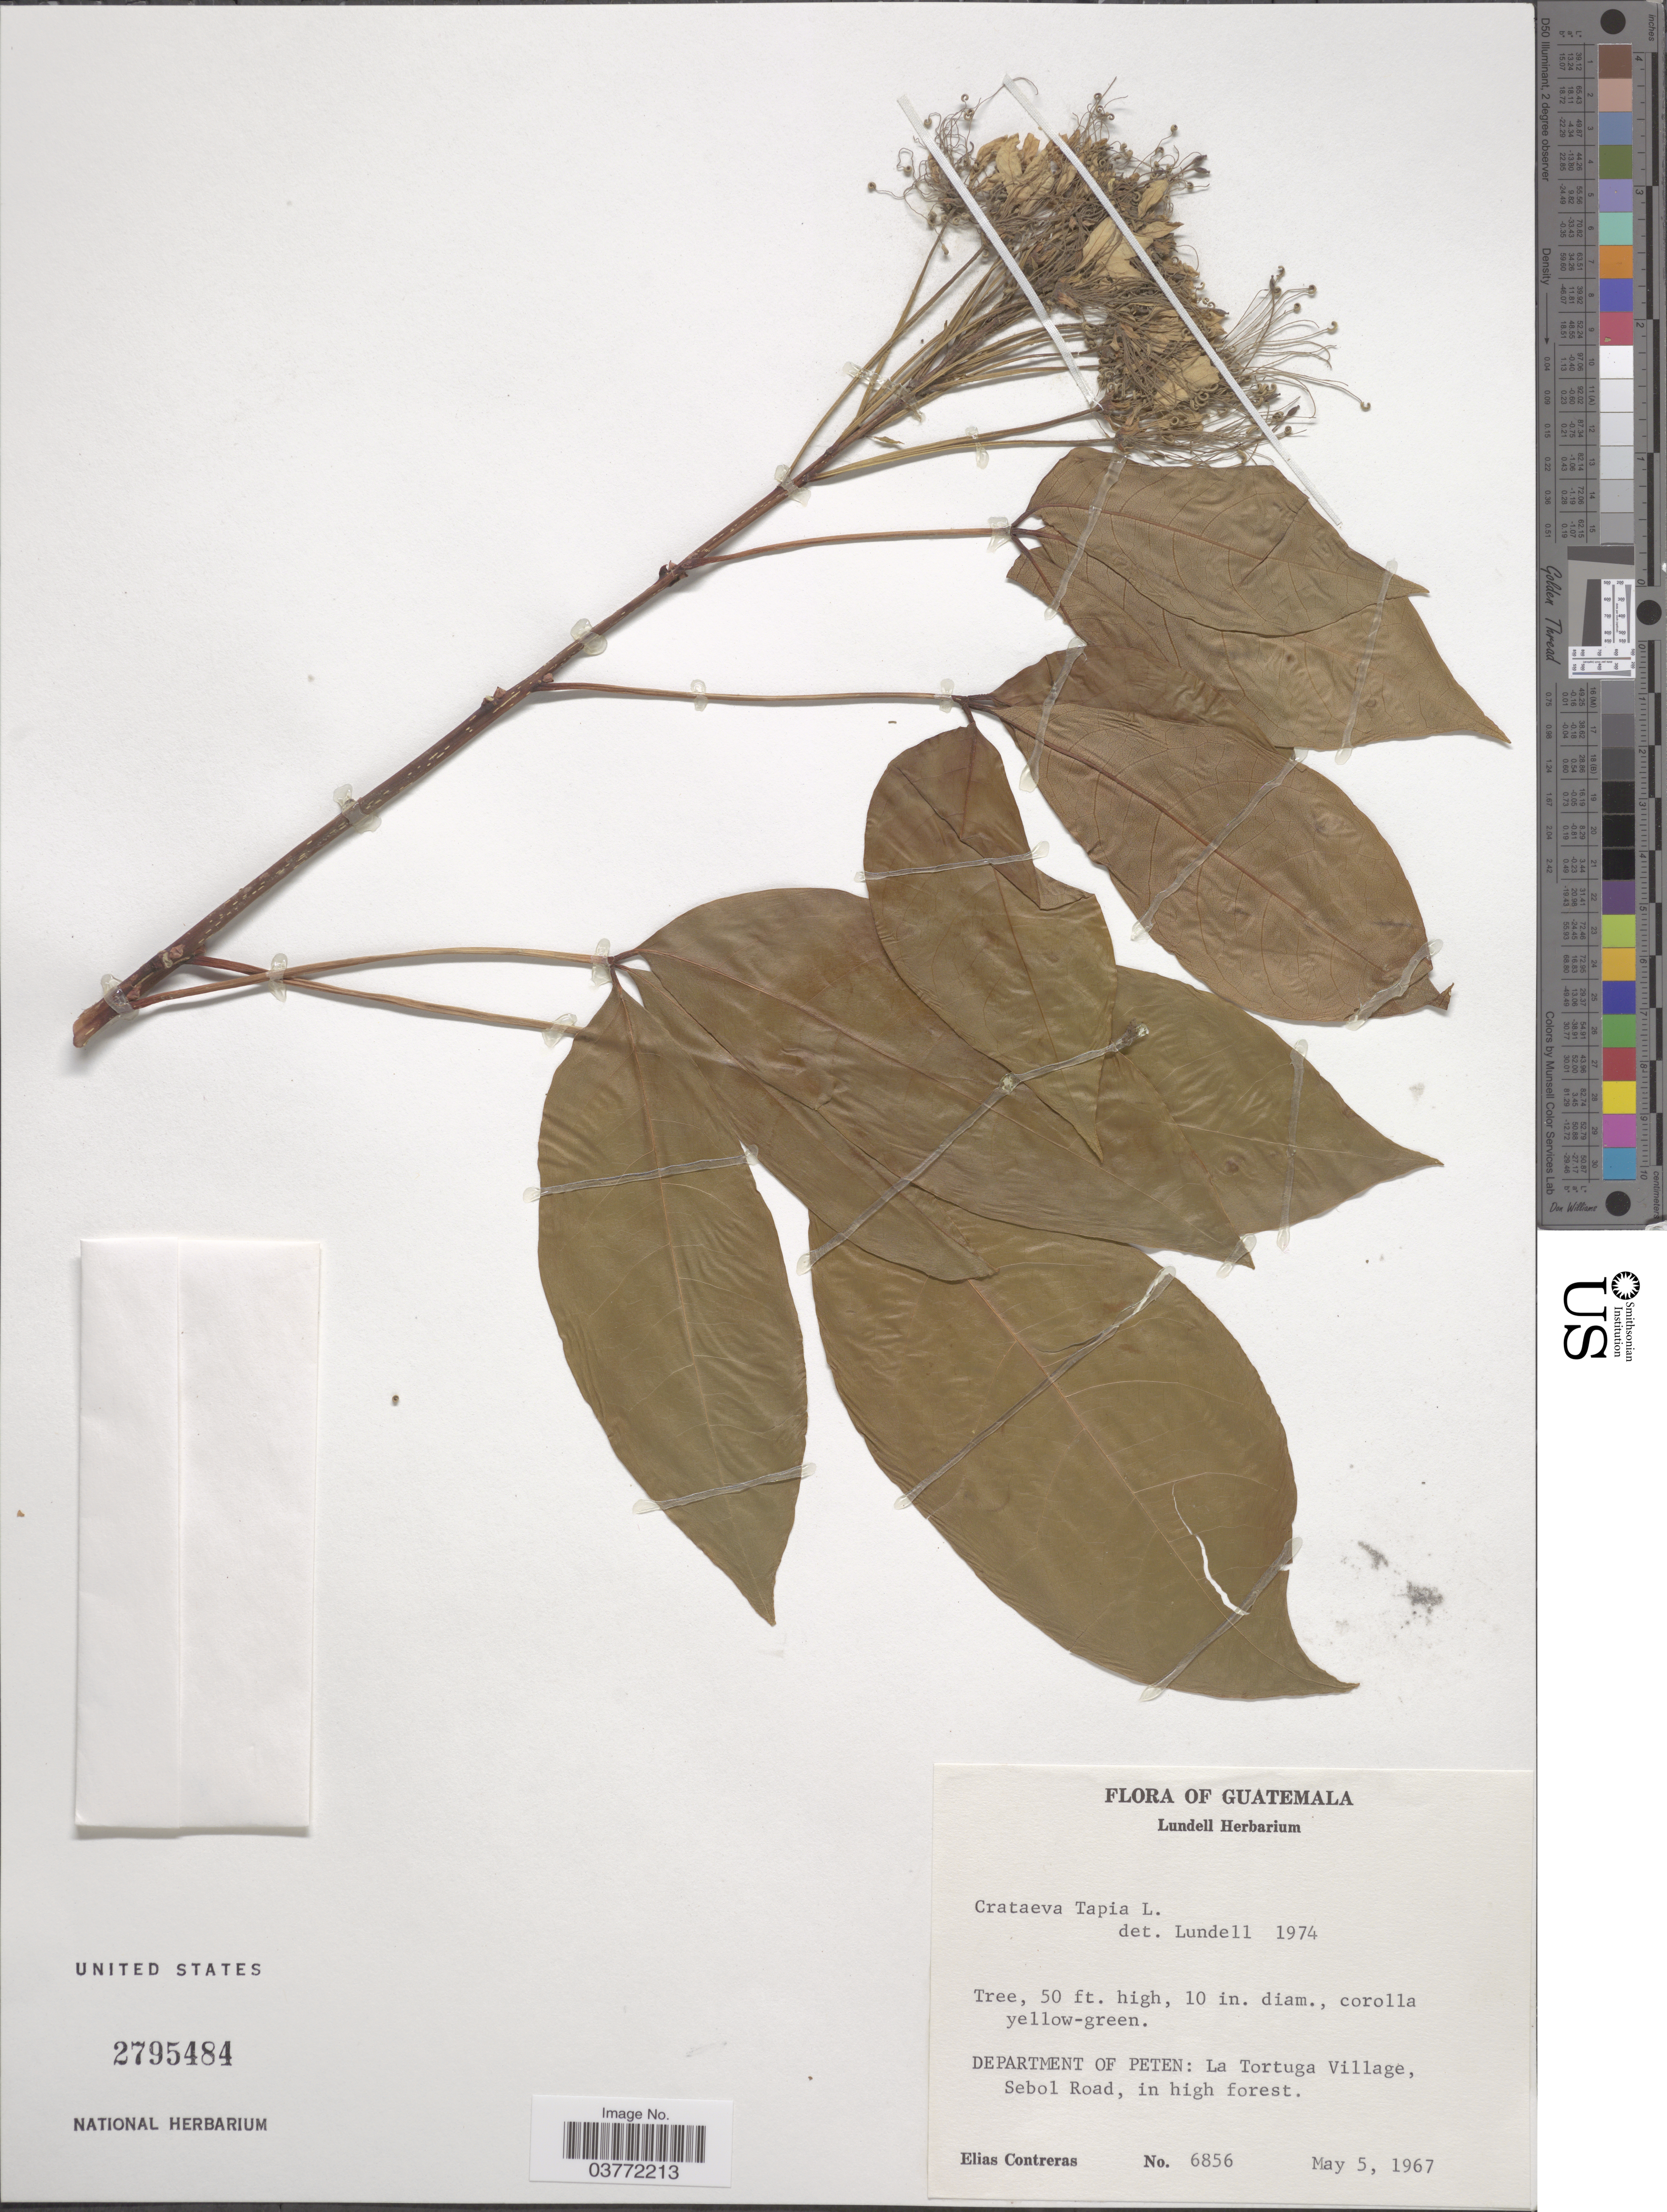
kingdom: Plantae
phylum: Tracheophyta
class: Magnoliopsida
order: Brassicales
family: Capparaceae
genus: Crateva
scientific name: Crateva tapia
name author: L.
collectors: E. Contreras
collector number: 6856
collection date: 1967-05-05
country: Guatemala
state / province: El Peten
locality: Department of Peten: La Tortuga Village, Sebol Road.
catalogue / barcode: US 2795484